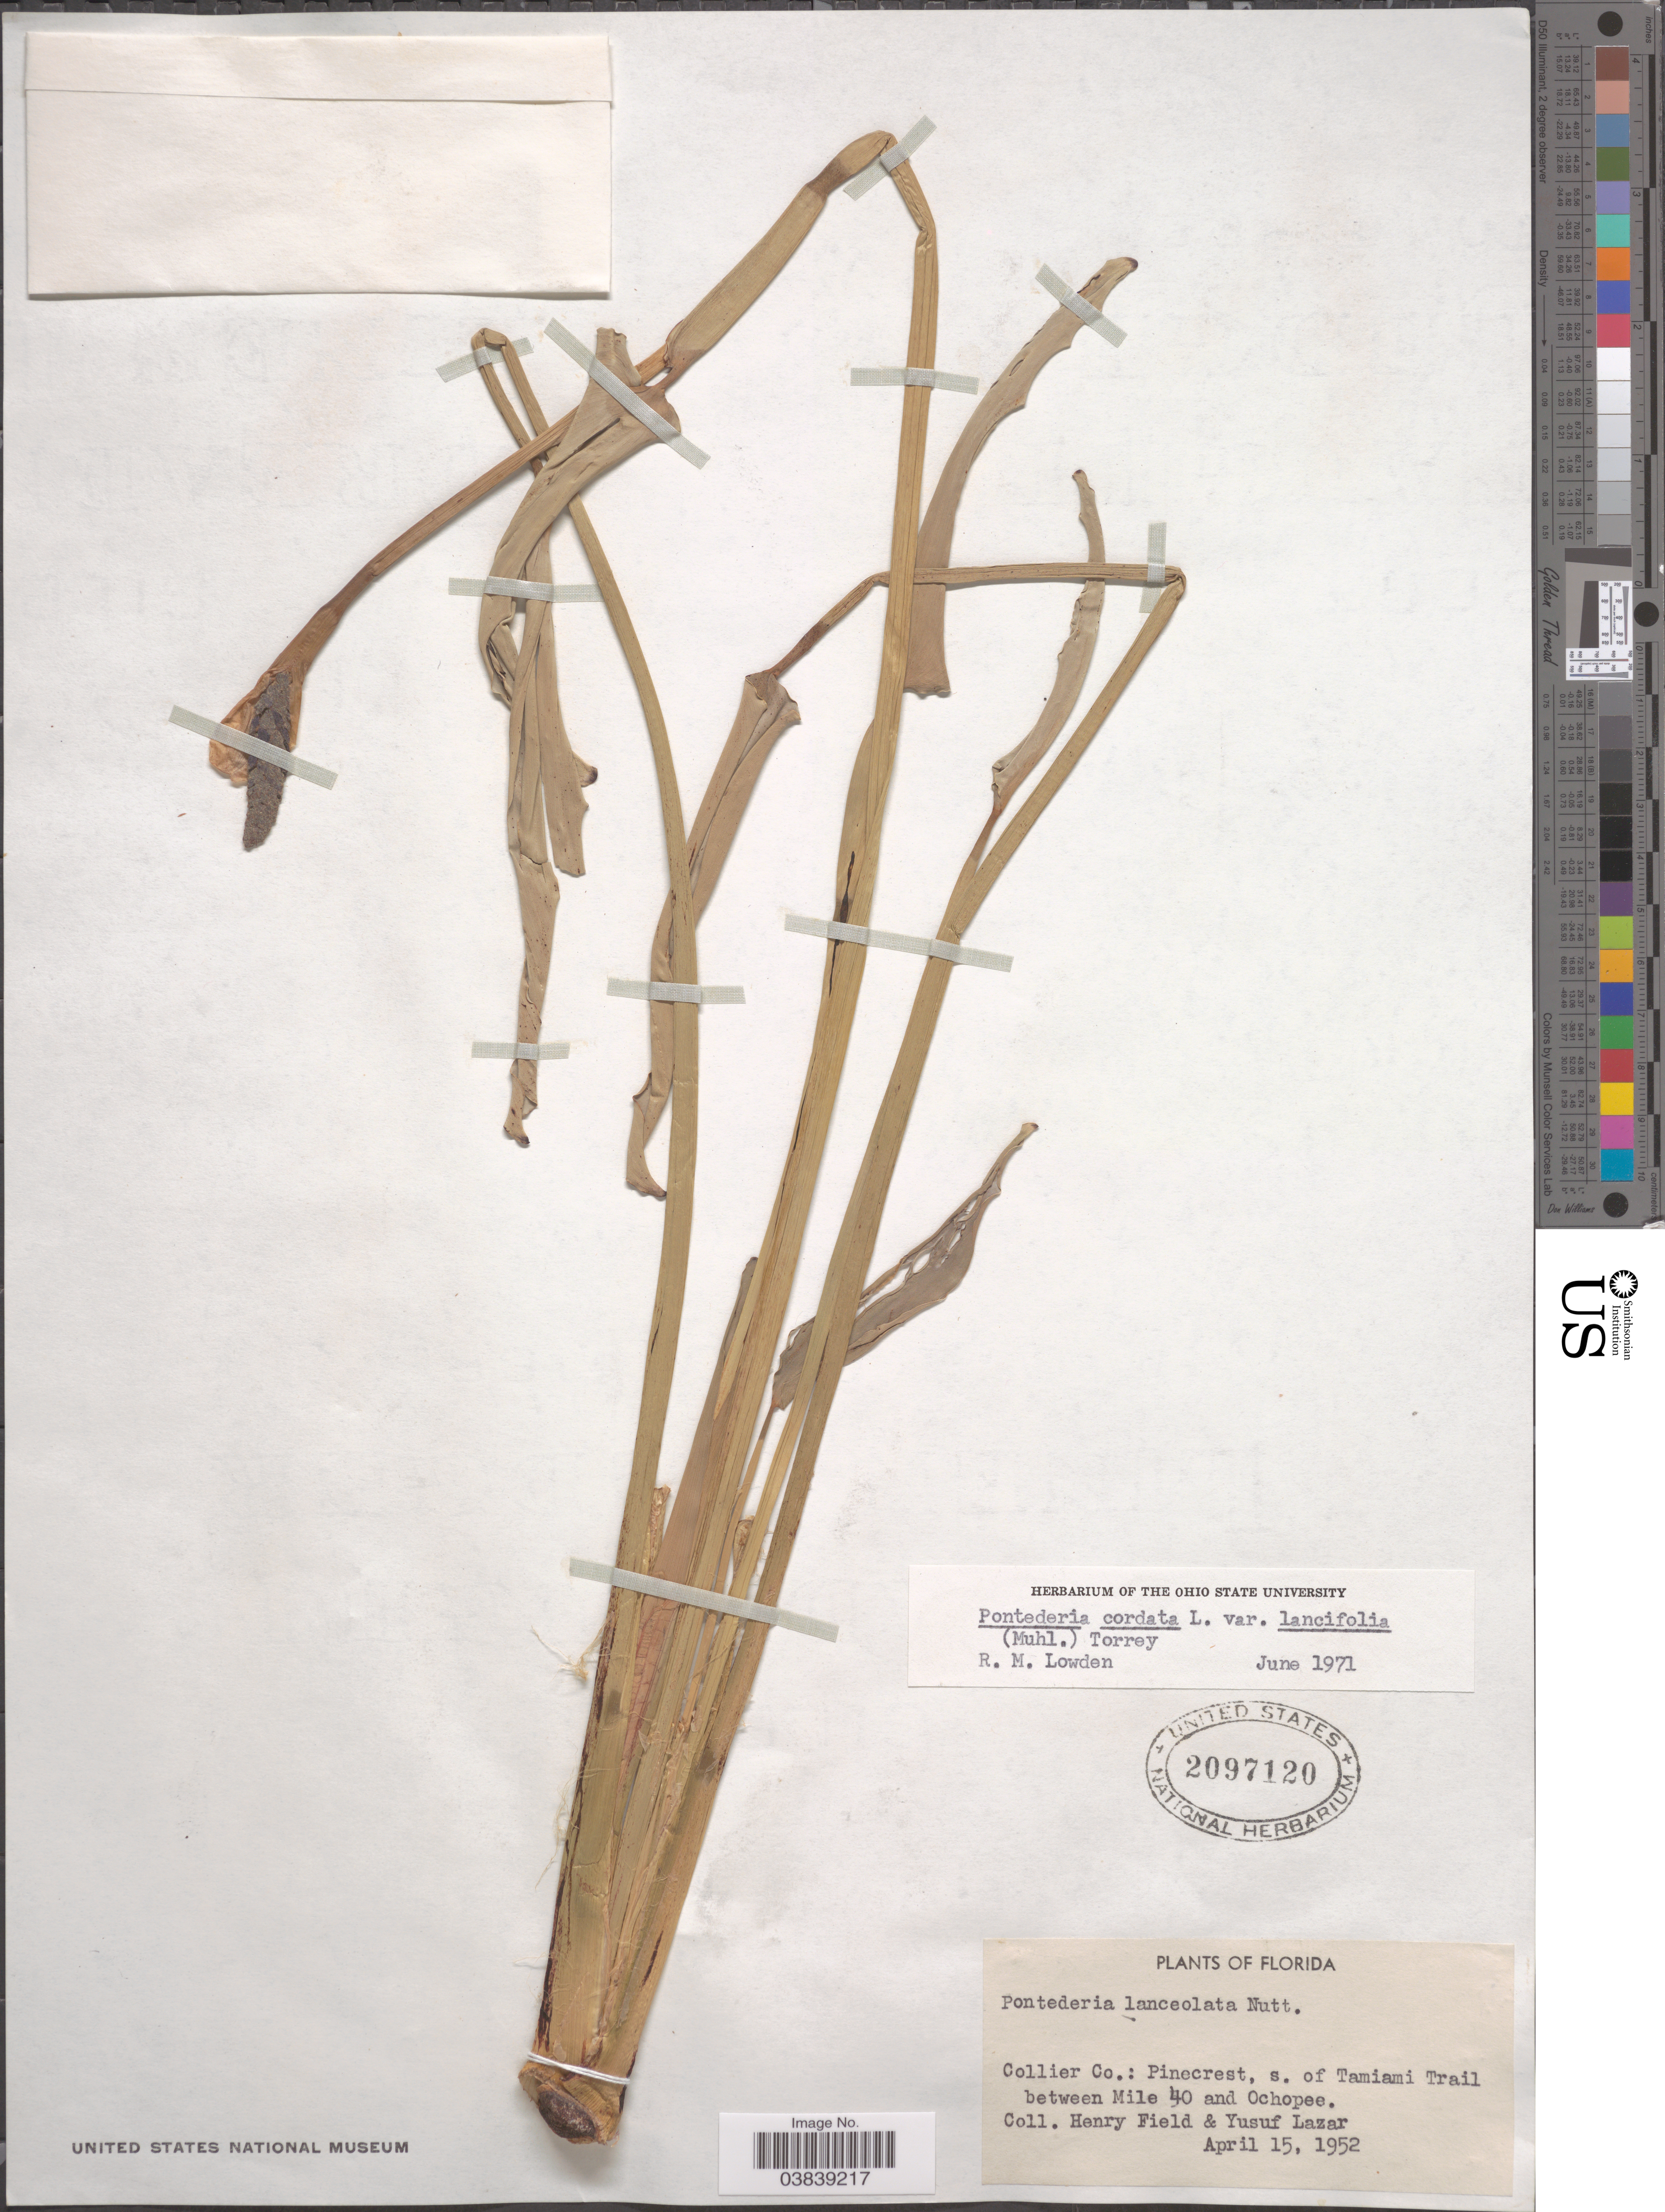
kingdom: Plantae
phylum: Tracheophyta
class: Liliopsida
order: Commelinales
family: Pontederiaceae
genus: Pontederia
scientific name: Pontederia cordata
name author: L.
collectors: H. Field & Y. Lazar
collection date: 1952-04-15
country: United States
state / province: Florida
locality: Collier Co.: Pinecrest, s. of Tamiami Trail between Mile 40 and Ochopee.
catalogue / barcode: US 2097120